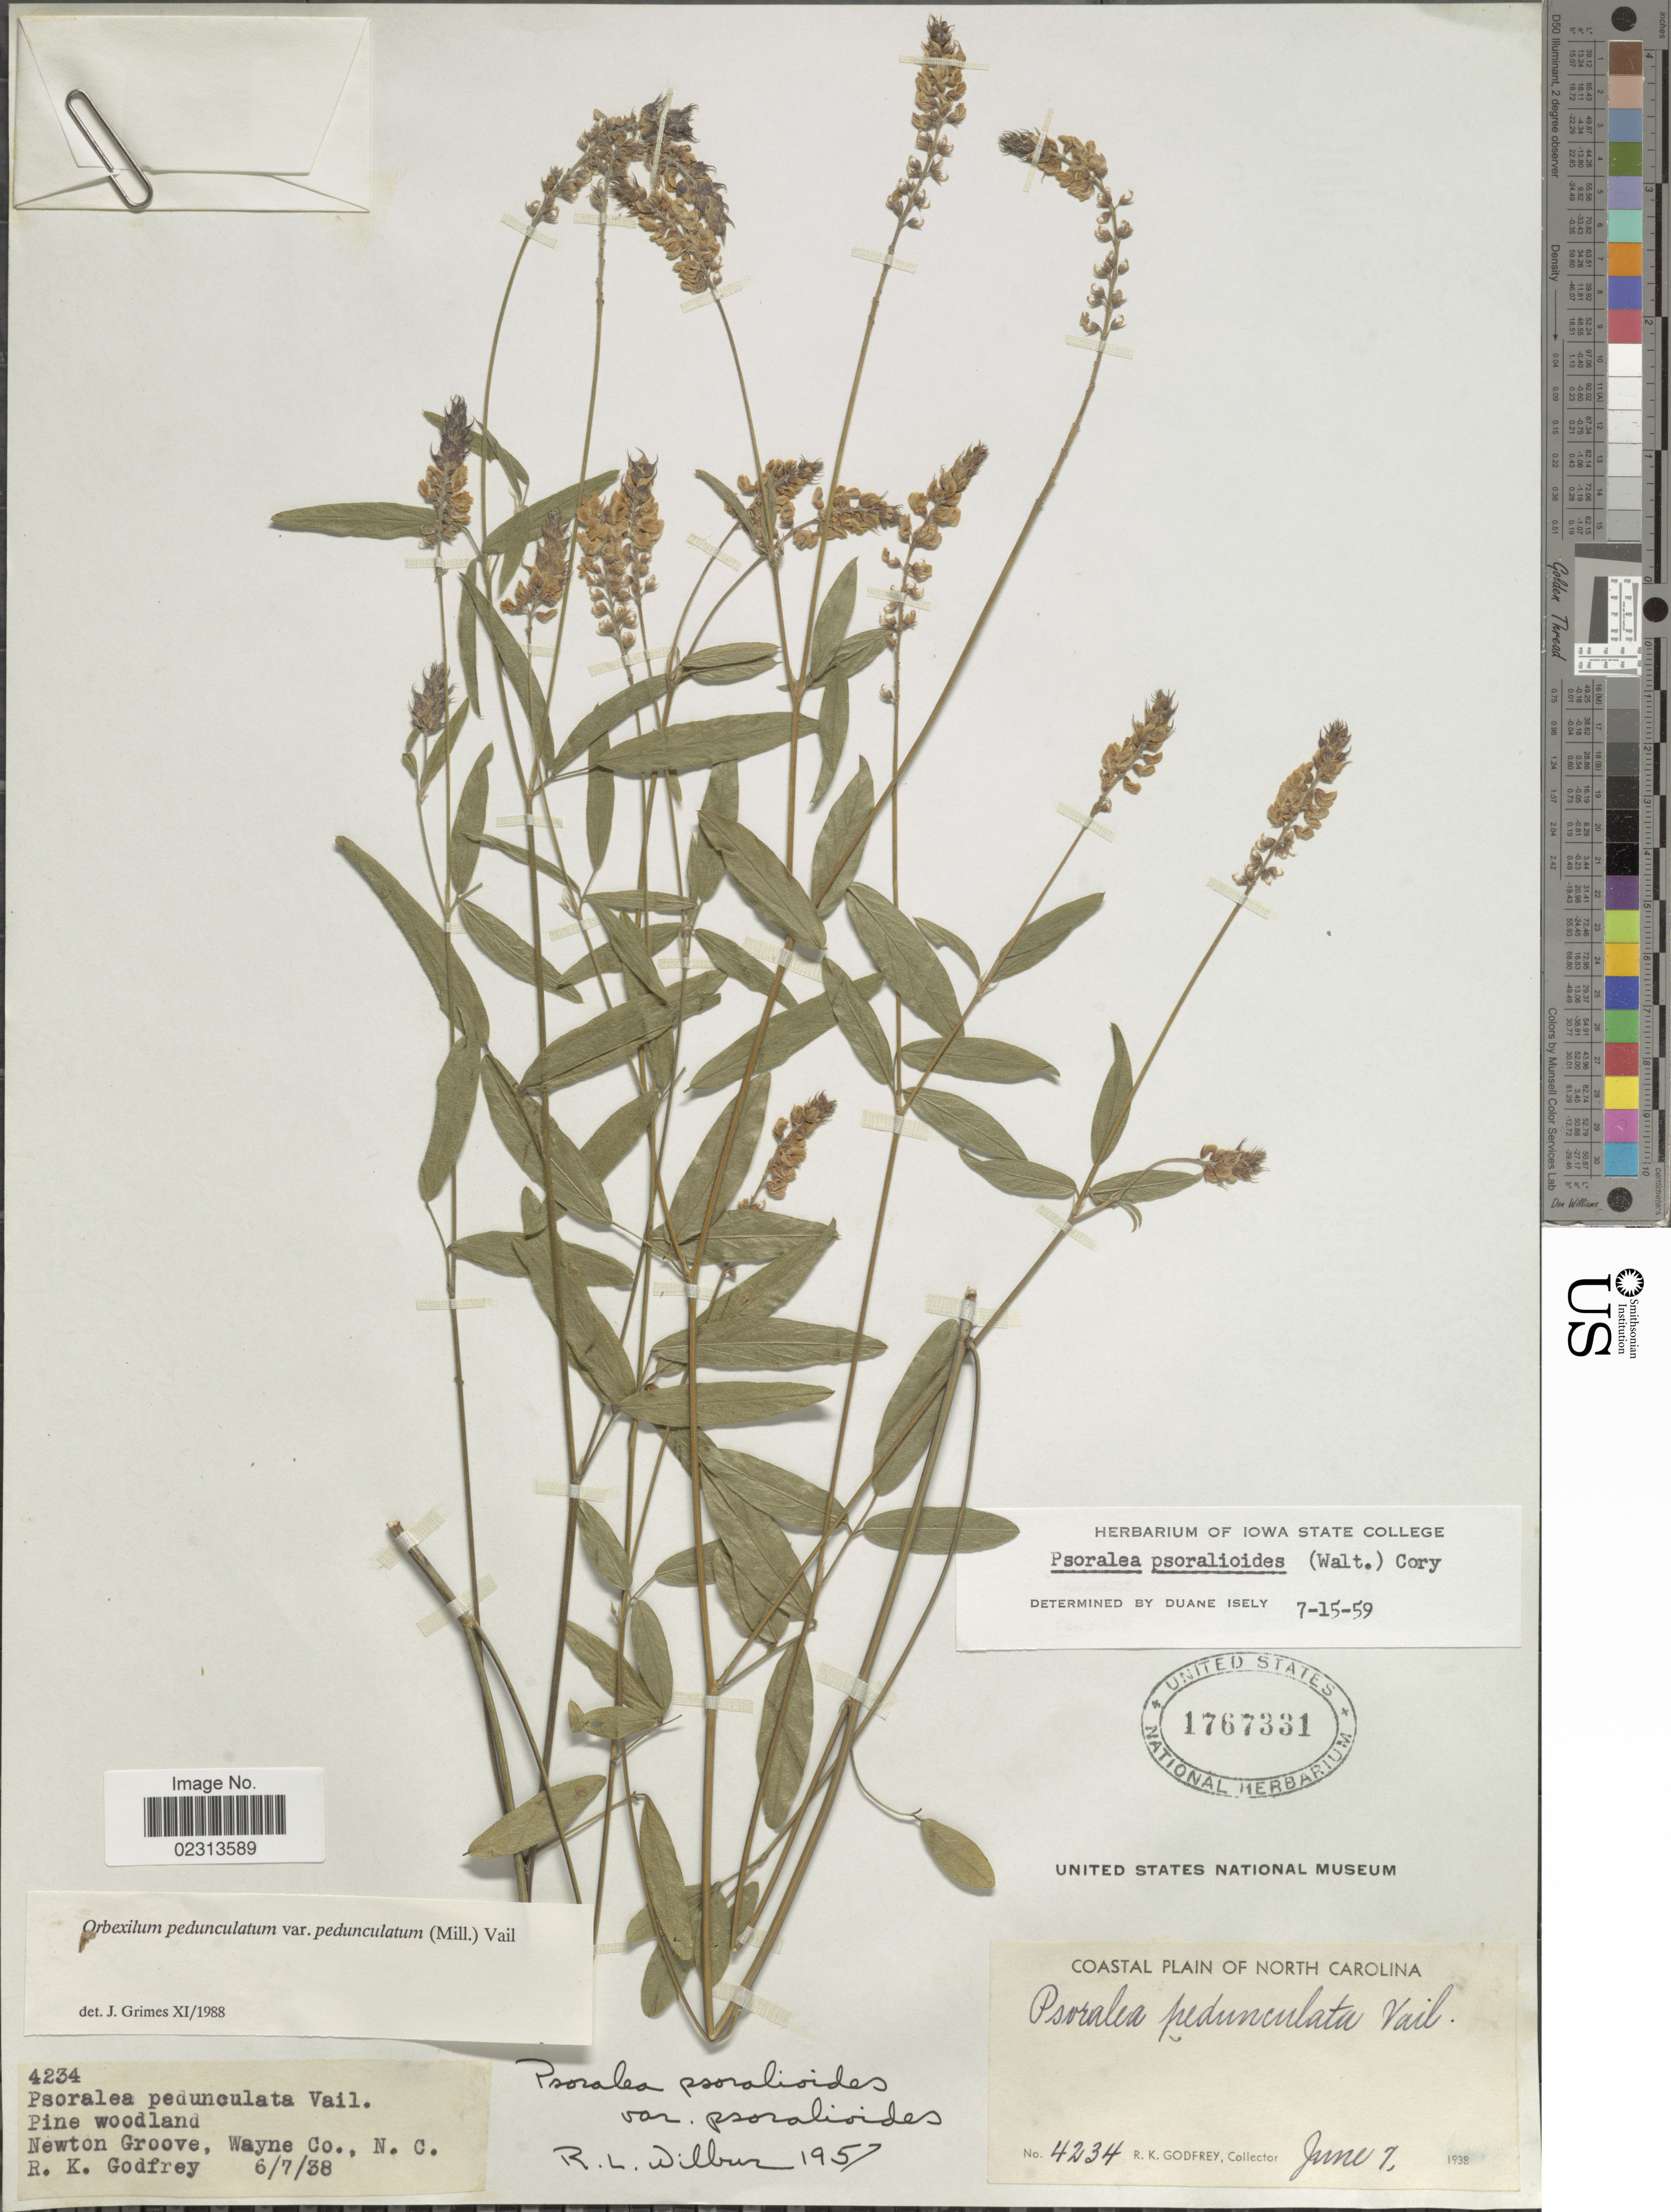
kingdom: Plantae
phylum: Tracheophyta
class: Magnoliopsida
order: Fabales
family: Fabaceae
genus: Orbexilum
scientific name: Orbexilum pedunculatum var. pedunculatum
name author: (Miller) Rydberg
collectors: R. K. Godfrey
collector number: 4234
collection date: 1938-06-07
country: United States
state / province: North Carolina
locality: Coastal Plain, Newton Groove, Wayne Co.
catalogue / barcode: US 1767331